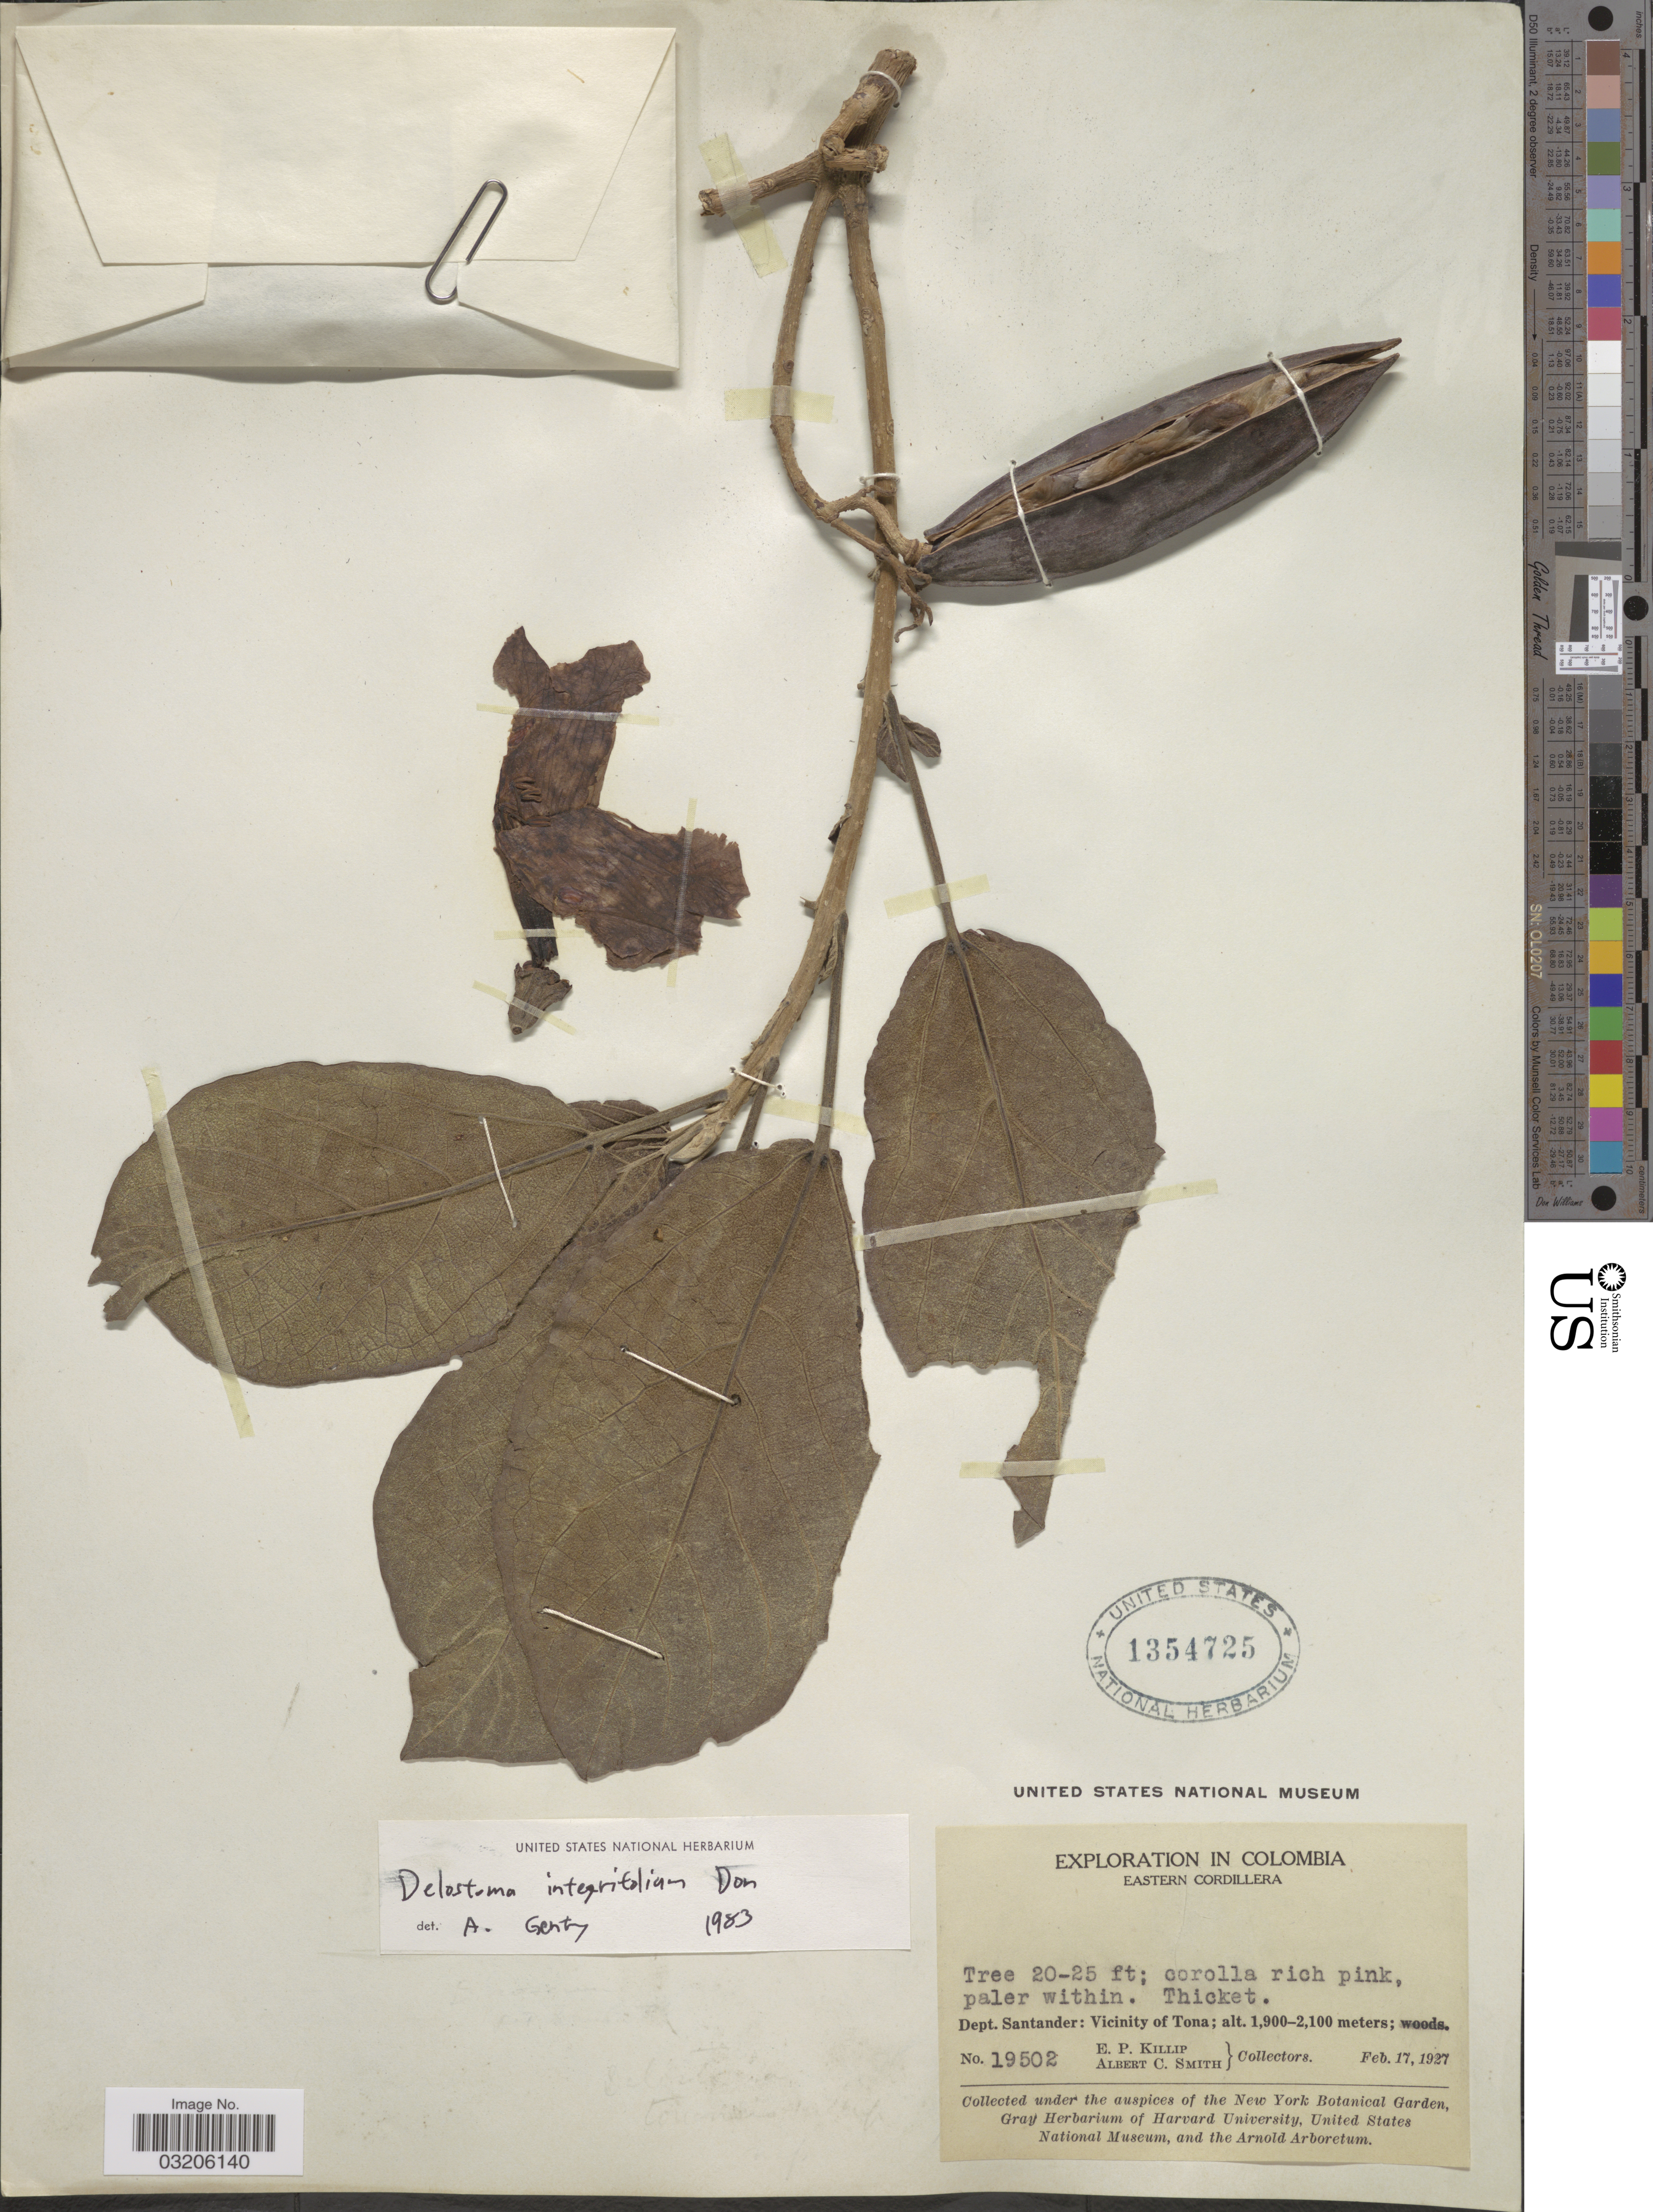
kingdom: Plantae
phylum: Tracheophyta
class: Magnoliopsida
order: Lamiales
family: Bignoniaceae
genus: Delostoma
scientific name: Delostoma integrifolium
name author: D. Don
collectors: E. P. Killip & A. C. Smith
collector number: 19502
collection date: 1927-02-17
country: Colombia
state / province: Santander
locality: Eastern Cordillera. Dept. Santander: Vicinity of Tona.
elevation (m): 1900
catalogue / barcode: US 1354725